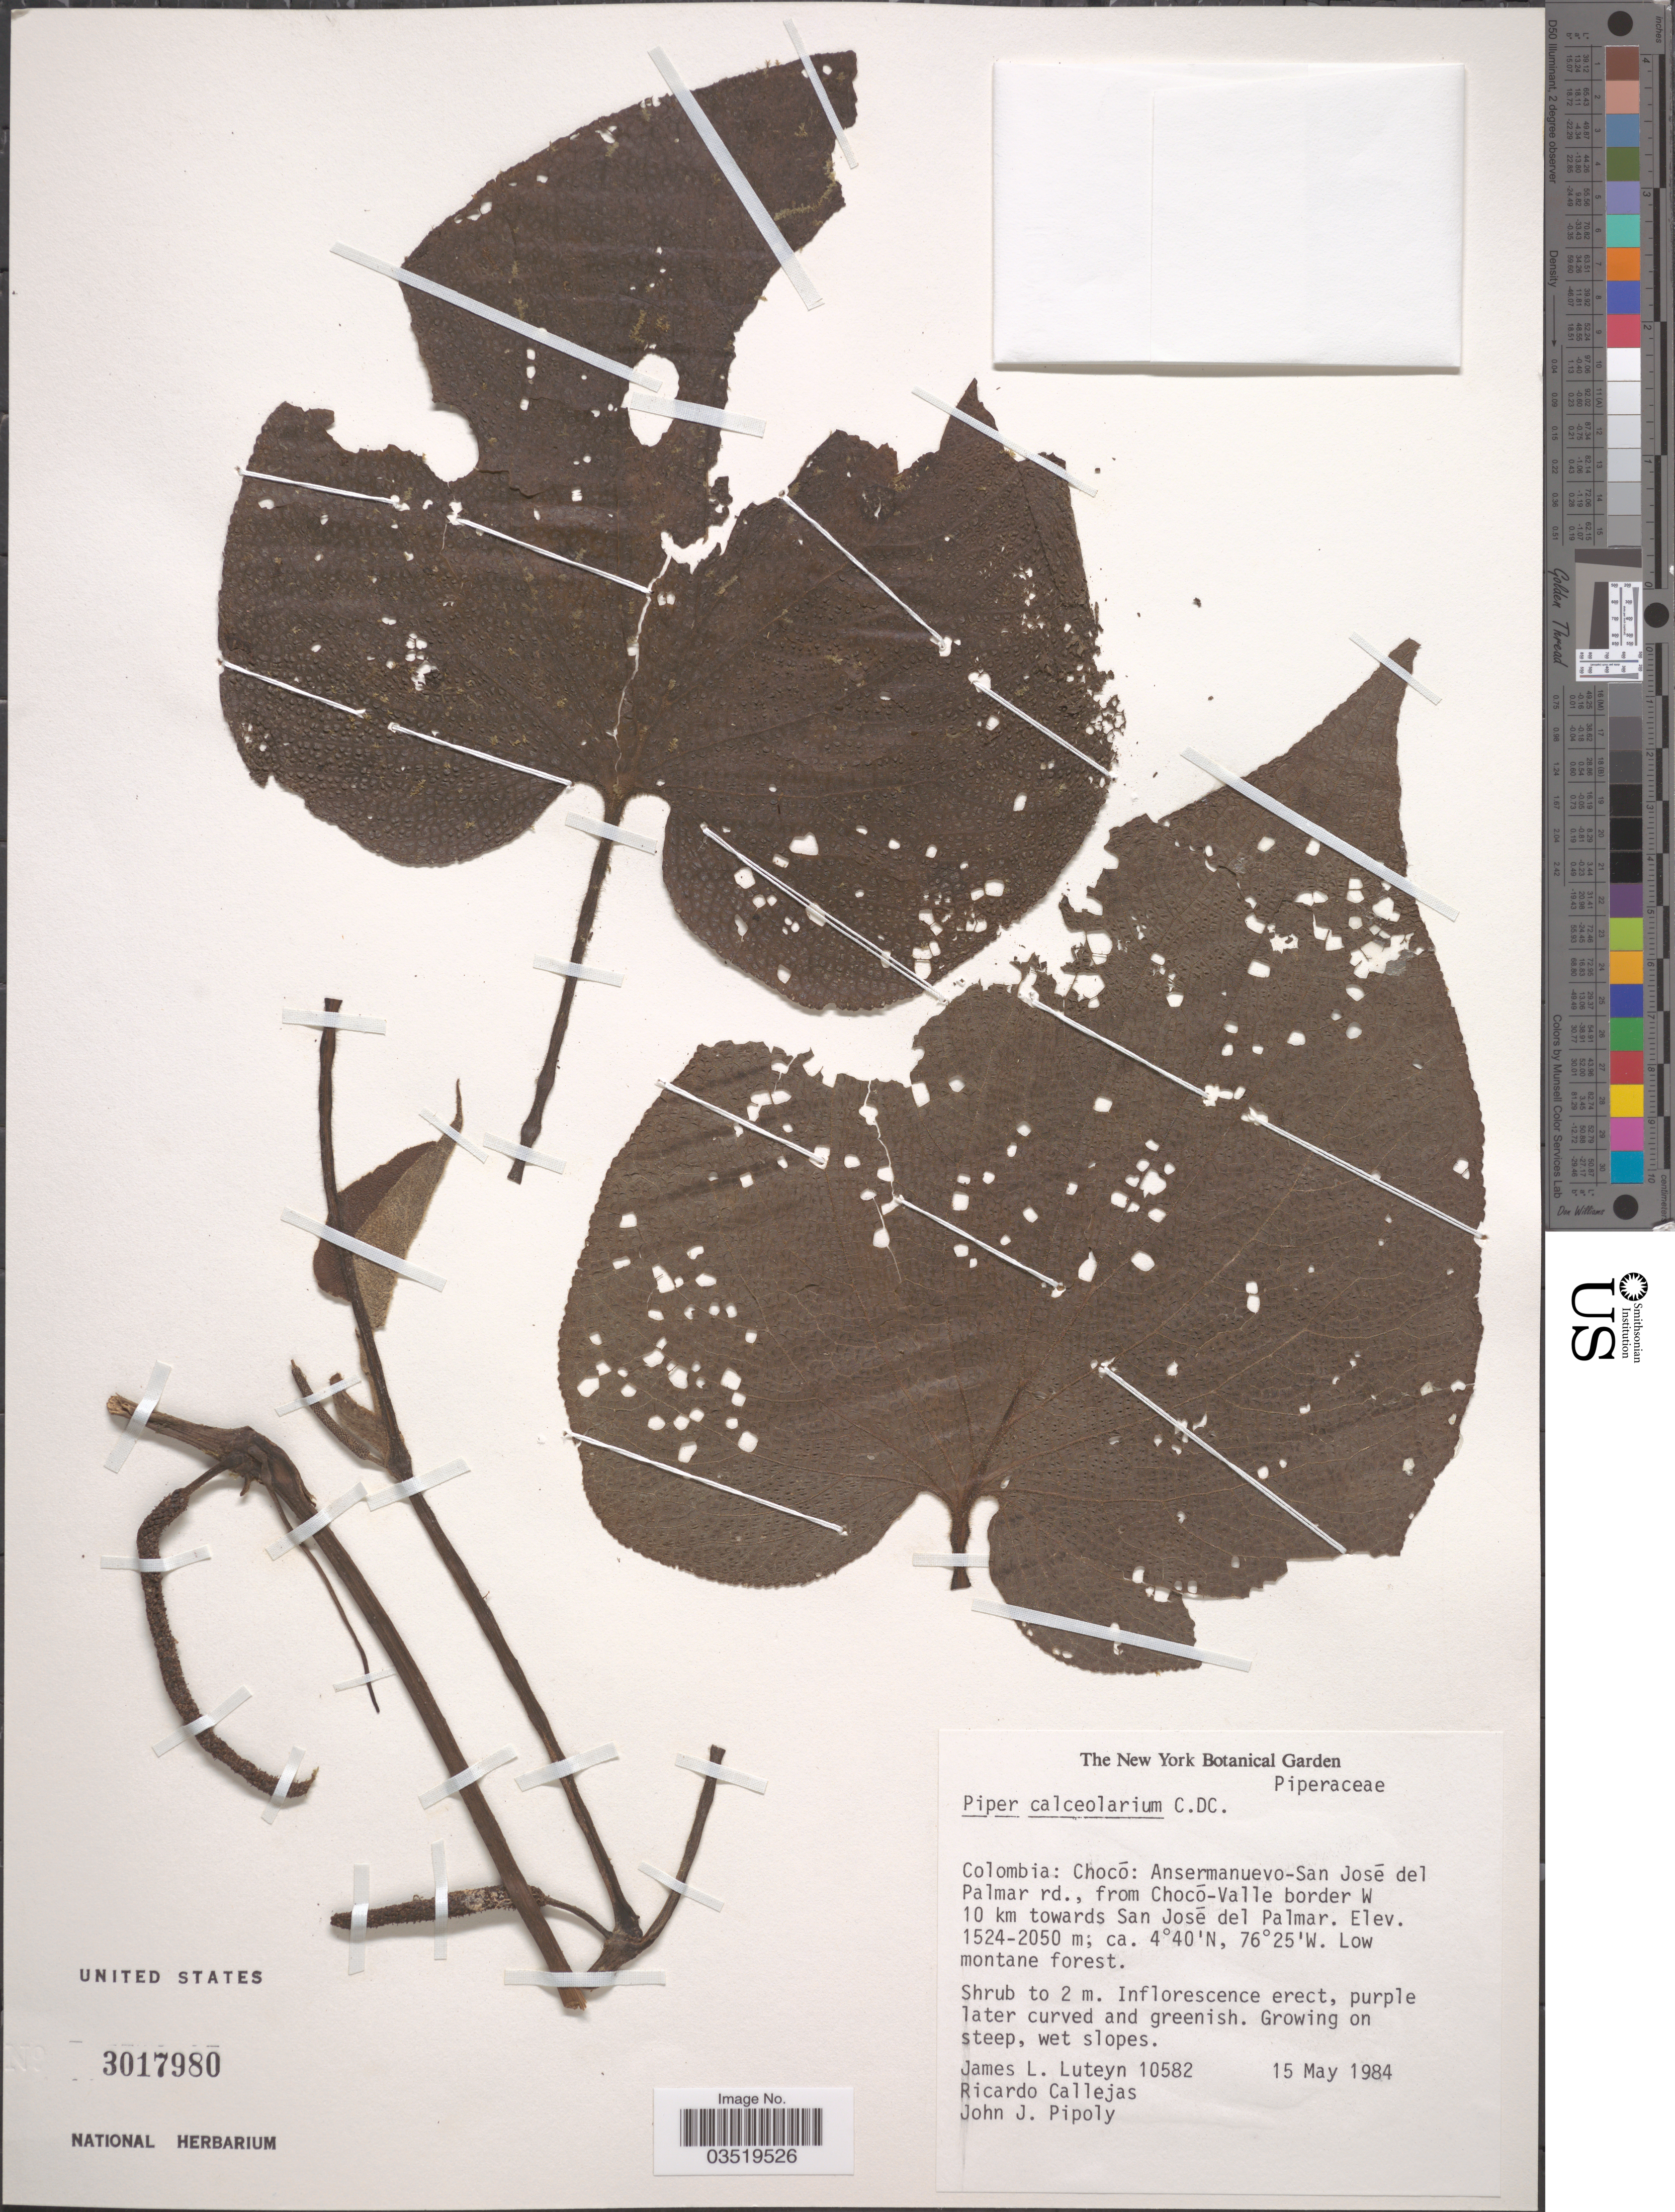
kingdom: Plantae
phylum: Tracheophyta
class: Magnoliopsida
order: Piperales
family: Piperaceae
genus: Piper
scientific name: Piper calceolarium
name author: C. DC.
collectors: J. L. Luteyn, R. Callejas & J. J. Pipoly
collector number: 10582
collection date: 1984-05-15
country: Colombia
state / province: Chocó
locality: Ansermanuevo-San José del Palmar rd., from Chocó-Valle border W 10 km towards San José del Palmar.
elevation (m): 1524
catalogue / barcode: US 3017980